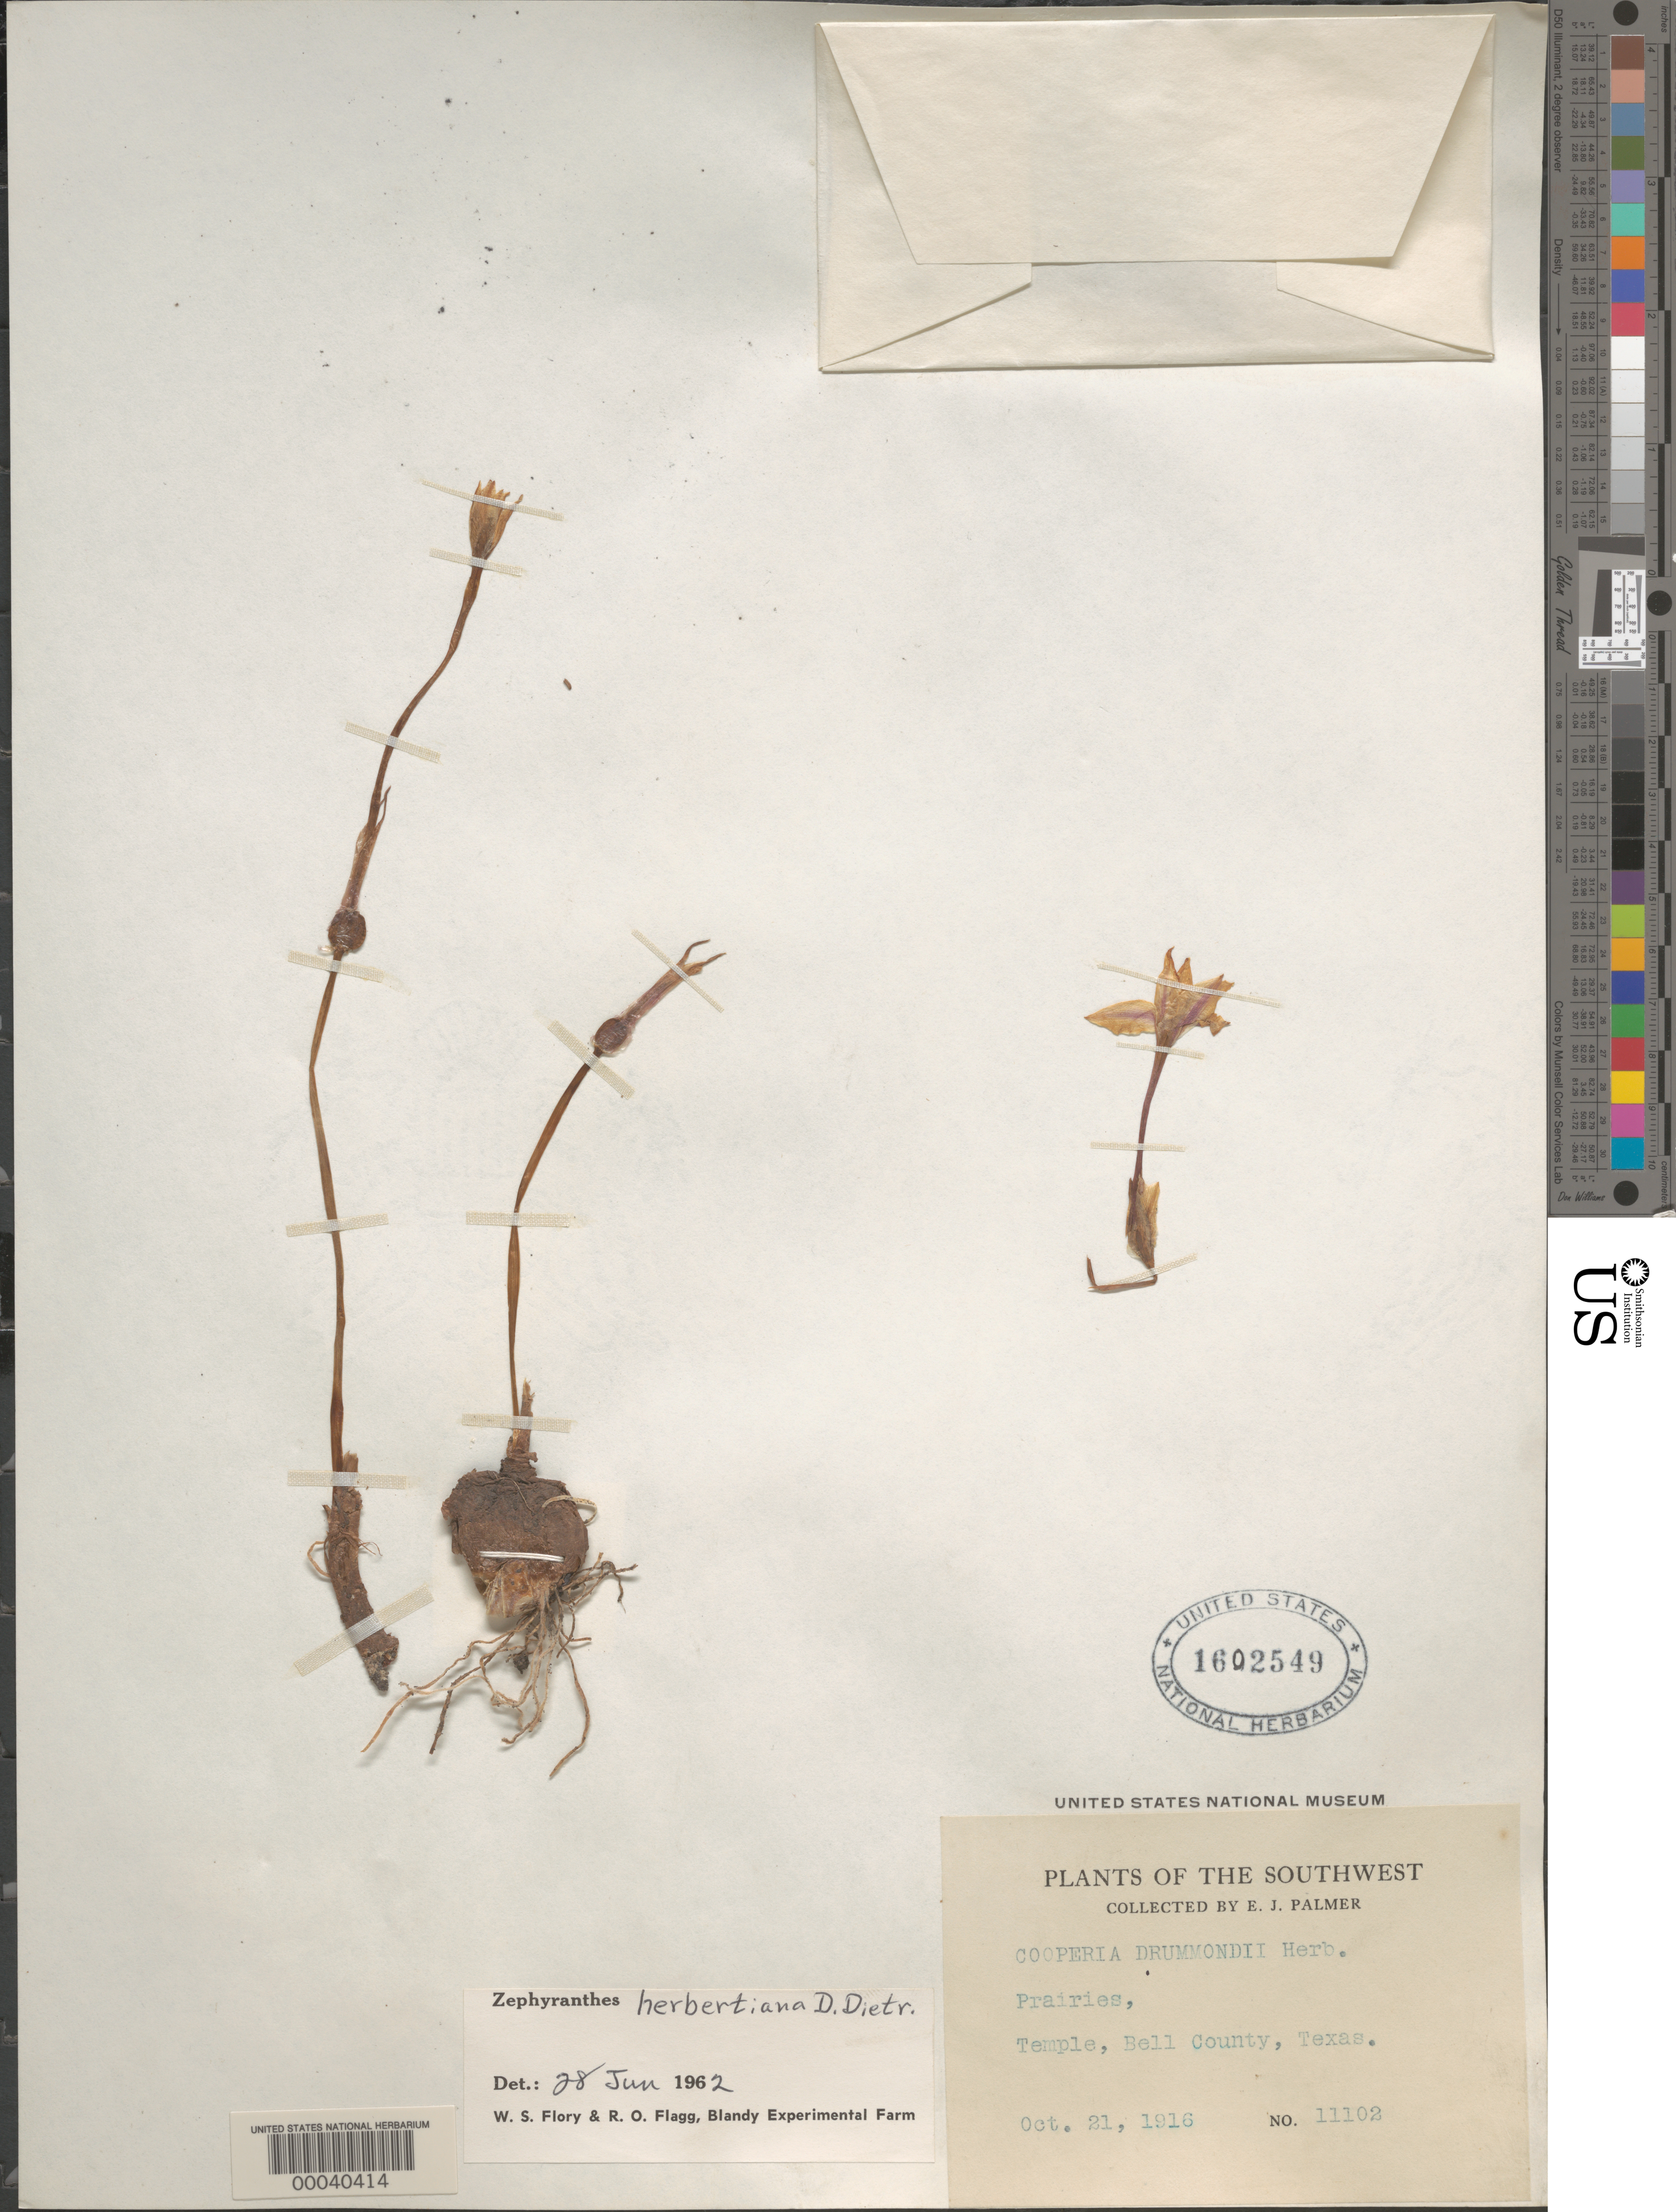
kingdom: Plantae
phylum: Tracheophyta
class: Liliopsida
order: Asparagales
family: Amaryllidaceae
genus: Zephyranthes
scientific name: Zephyranthes herbertiana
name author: D. Dietr.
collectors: E. J. Palmer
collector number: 11102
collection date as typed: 21 Aug 1916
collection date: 1916-08-21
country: United States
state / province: Texas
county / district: Bell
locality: Temple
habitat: Prairies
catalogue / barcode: US 1602549